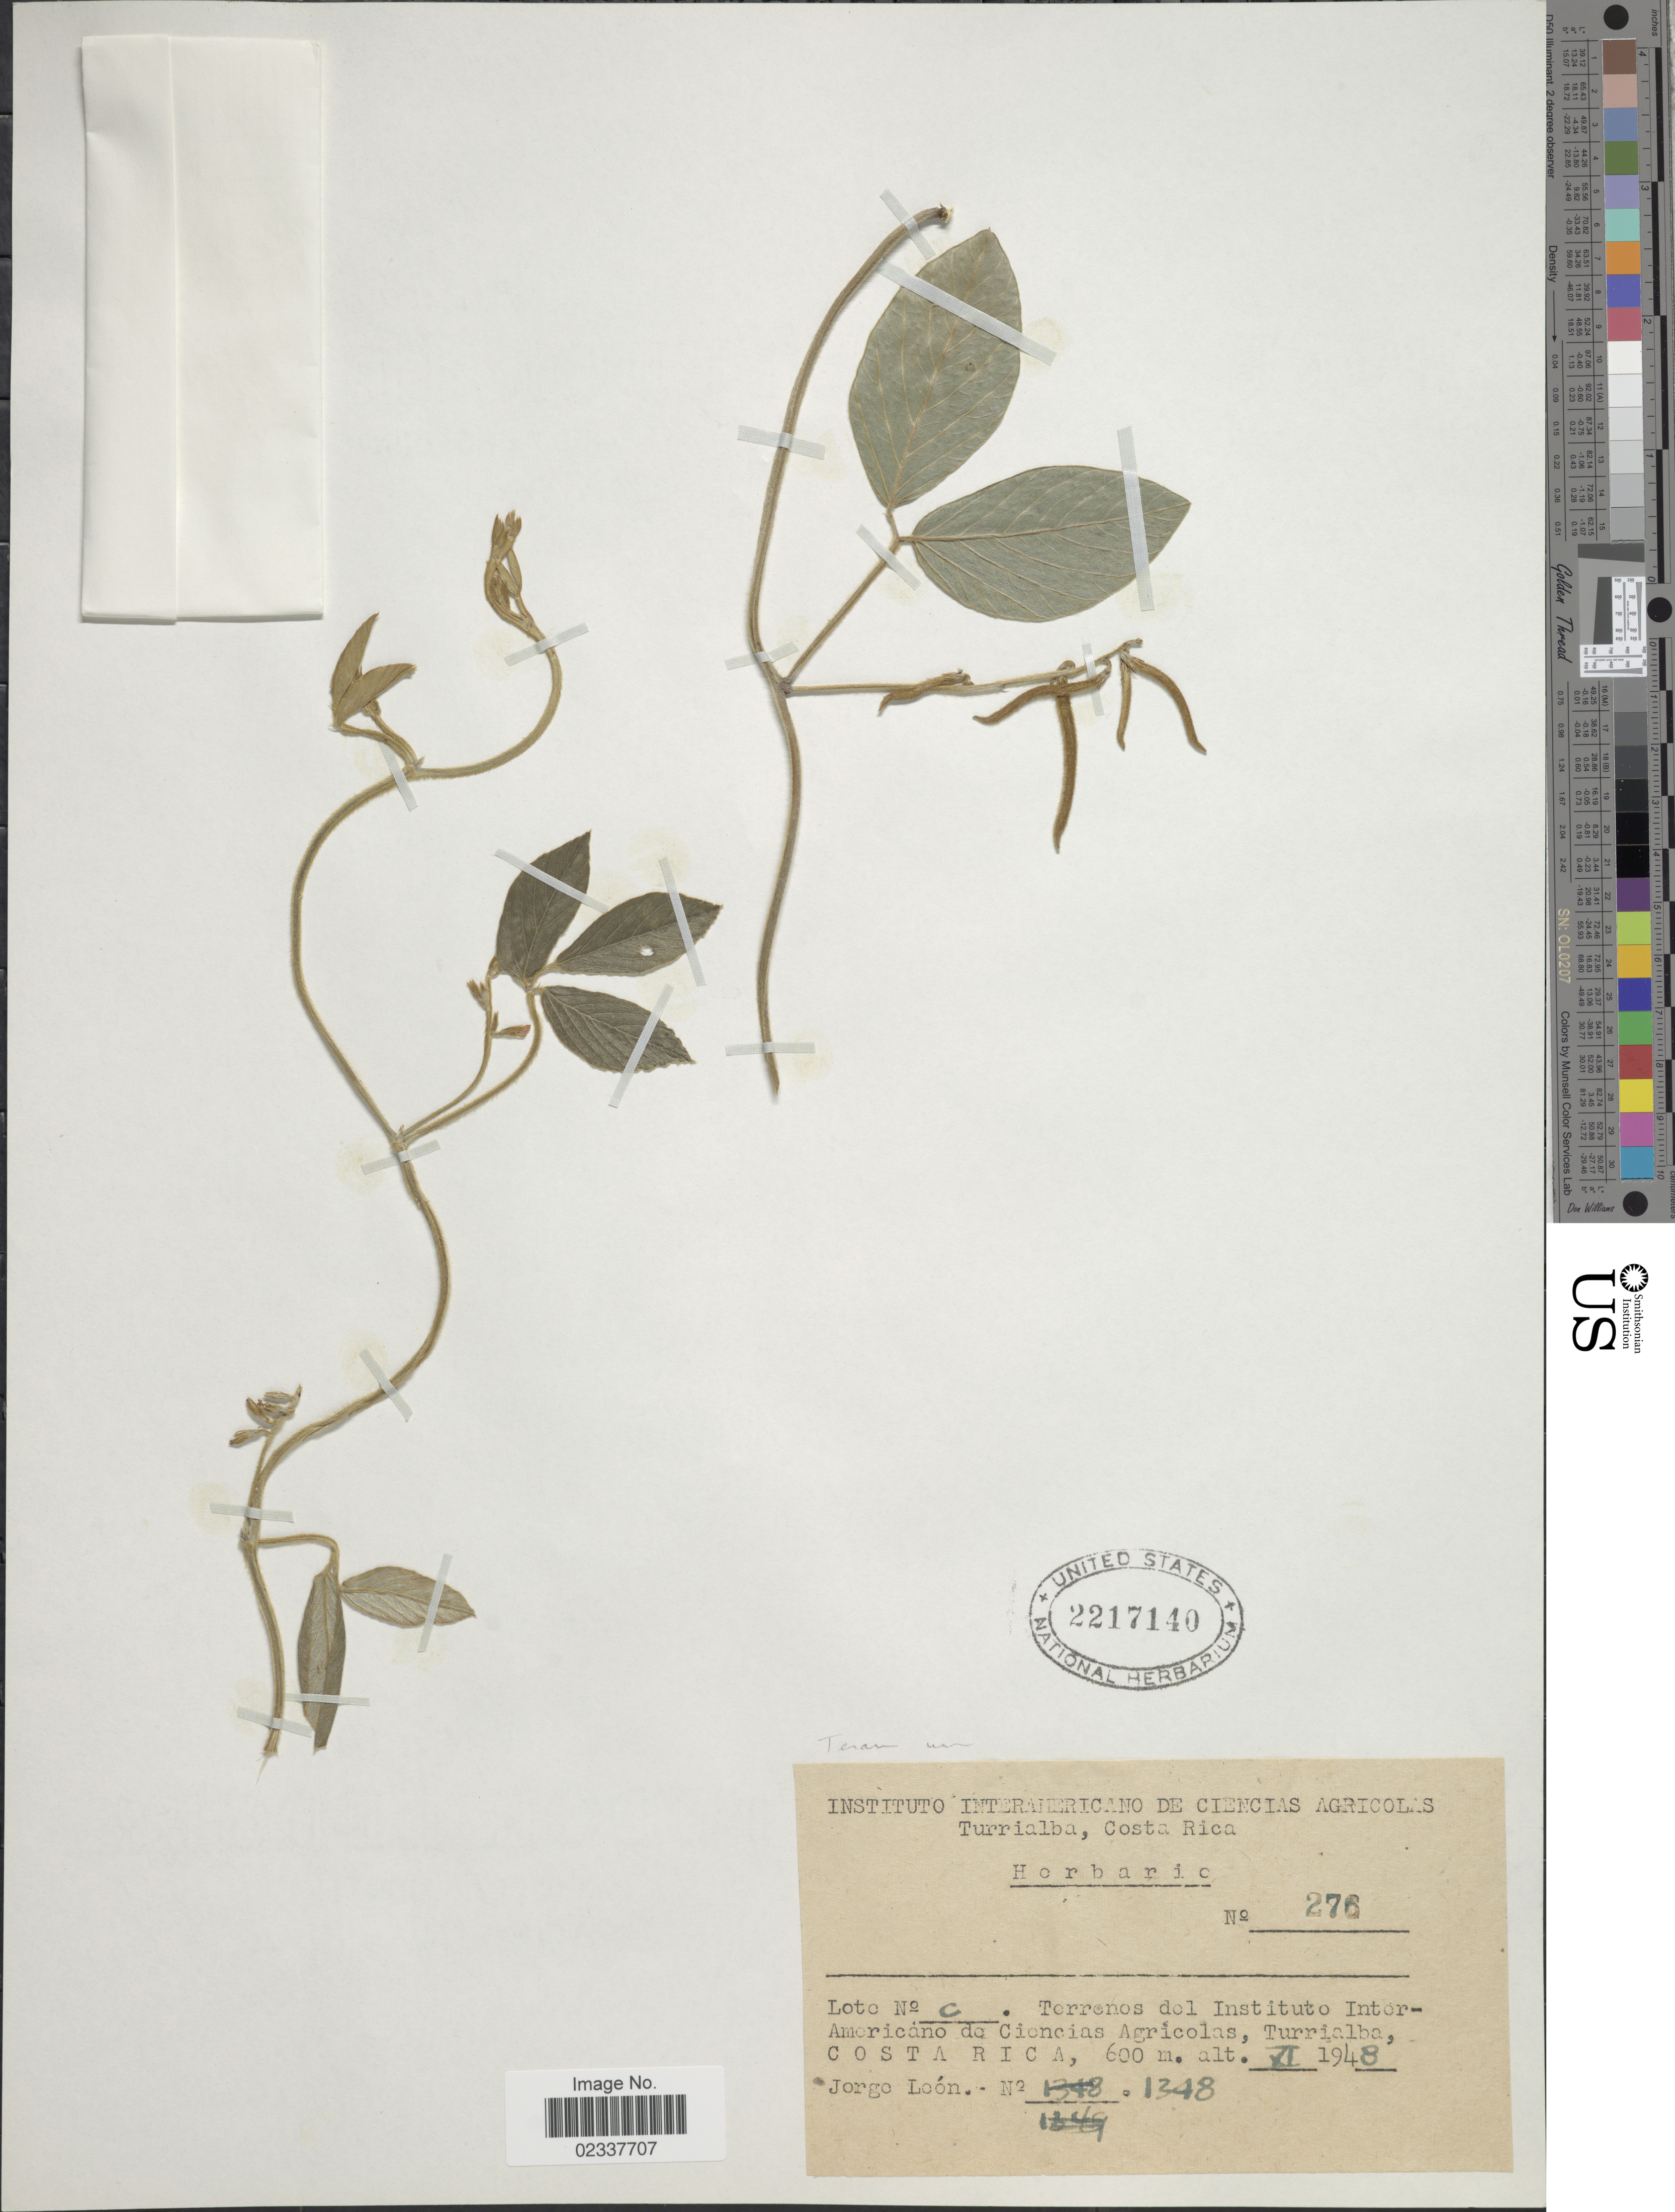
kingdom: Plantae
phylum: Tracheophyta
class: Magnoliopsida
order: Fabales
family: Fabaceae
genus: Teramnus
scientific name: Teramnus uncinatus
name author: (L.) Sw.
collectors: J. León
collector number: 1348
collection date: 1948-11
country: Costa Rica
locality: Terrenos del Instituto Inter-Americano de Ciencias Agricolas, Turrialba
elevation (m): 600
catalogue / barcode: US 2217140